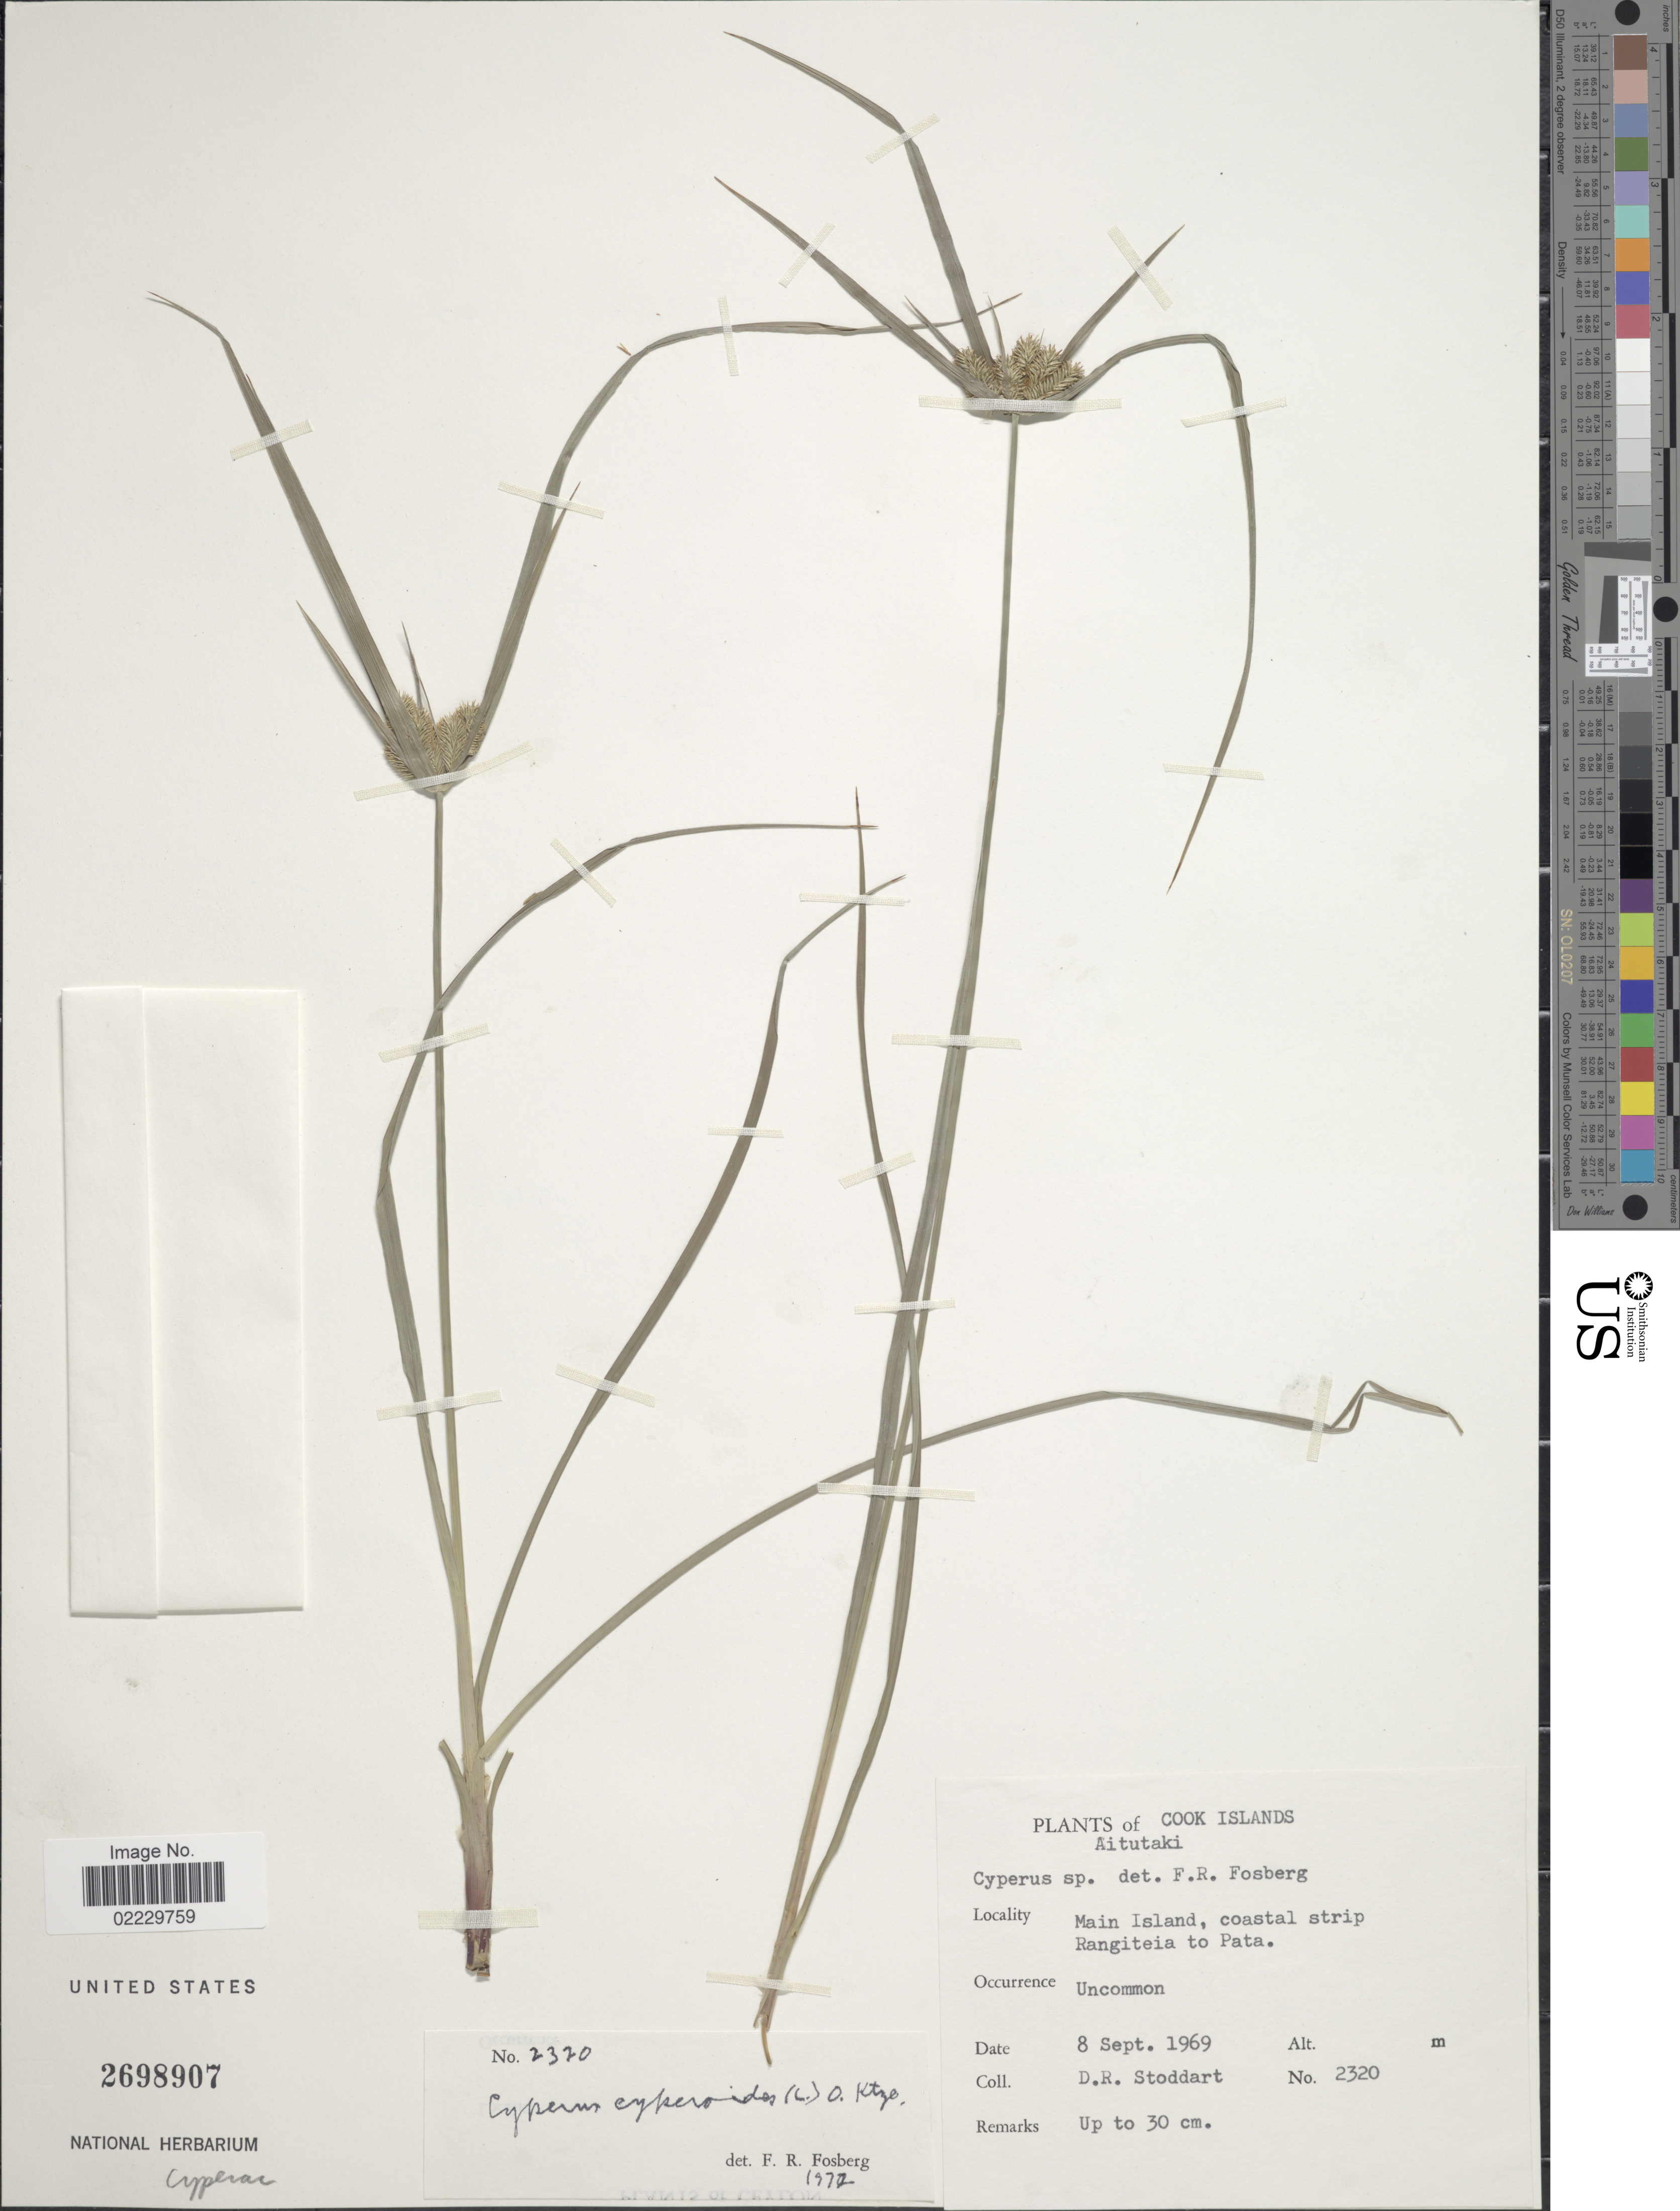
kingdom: Plantae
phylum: Tracheophyta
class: Liliopsida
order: Poales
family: Cyperaceae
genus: Cyperus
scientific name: Cyperus cyperoides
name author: (L.) Kuntze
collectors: D. R. Stoddart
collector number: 2320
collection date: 1969-09-08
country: Cook Islands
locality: Aitutaki. Main Island, coastal strip Rangiteia to Pata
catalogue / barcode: US 2698907